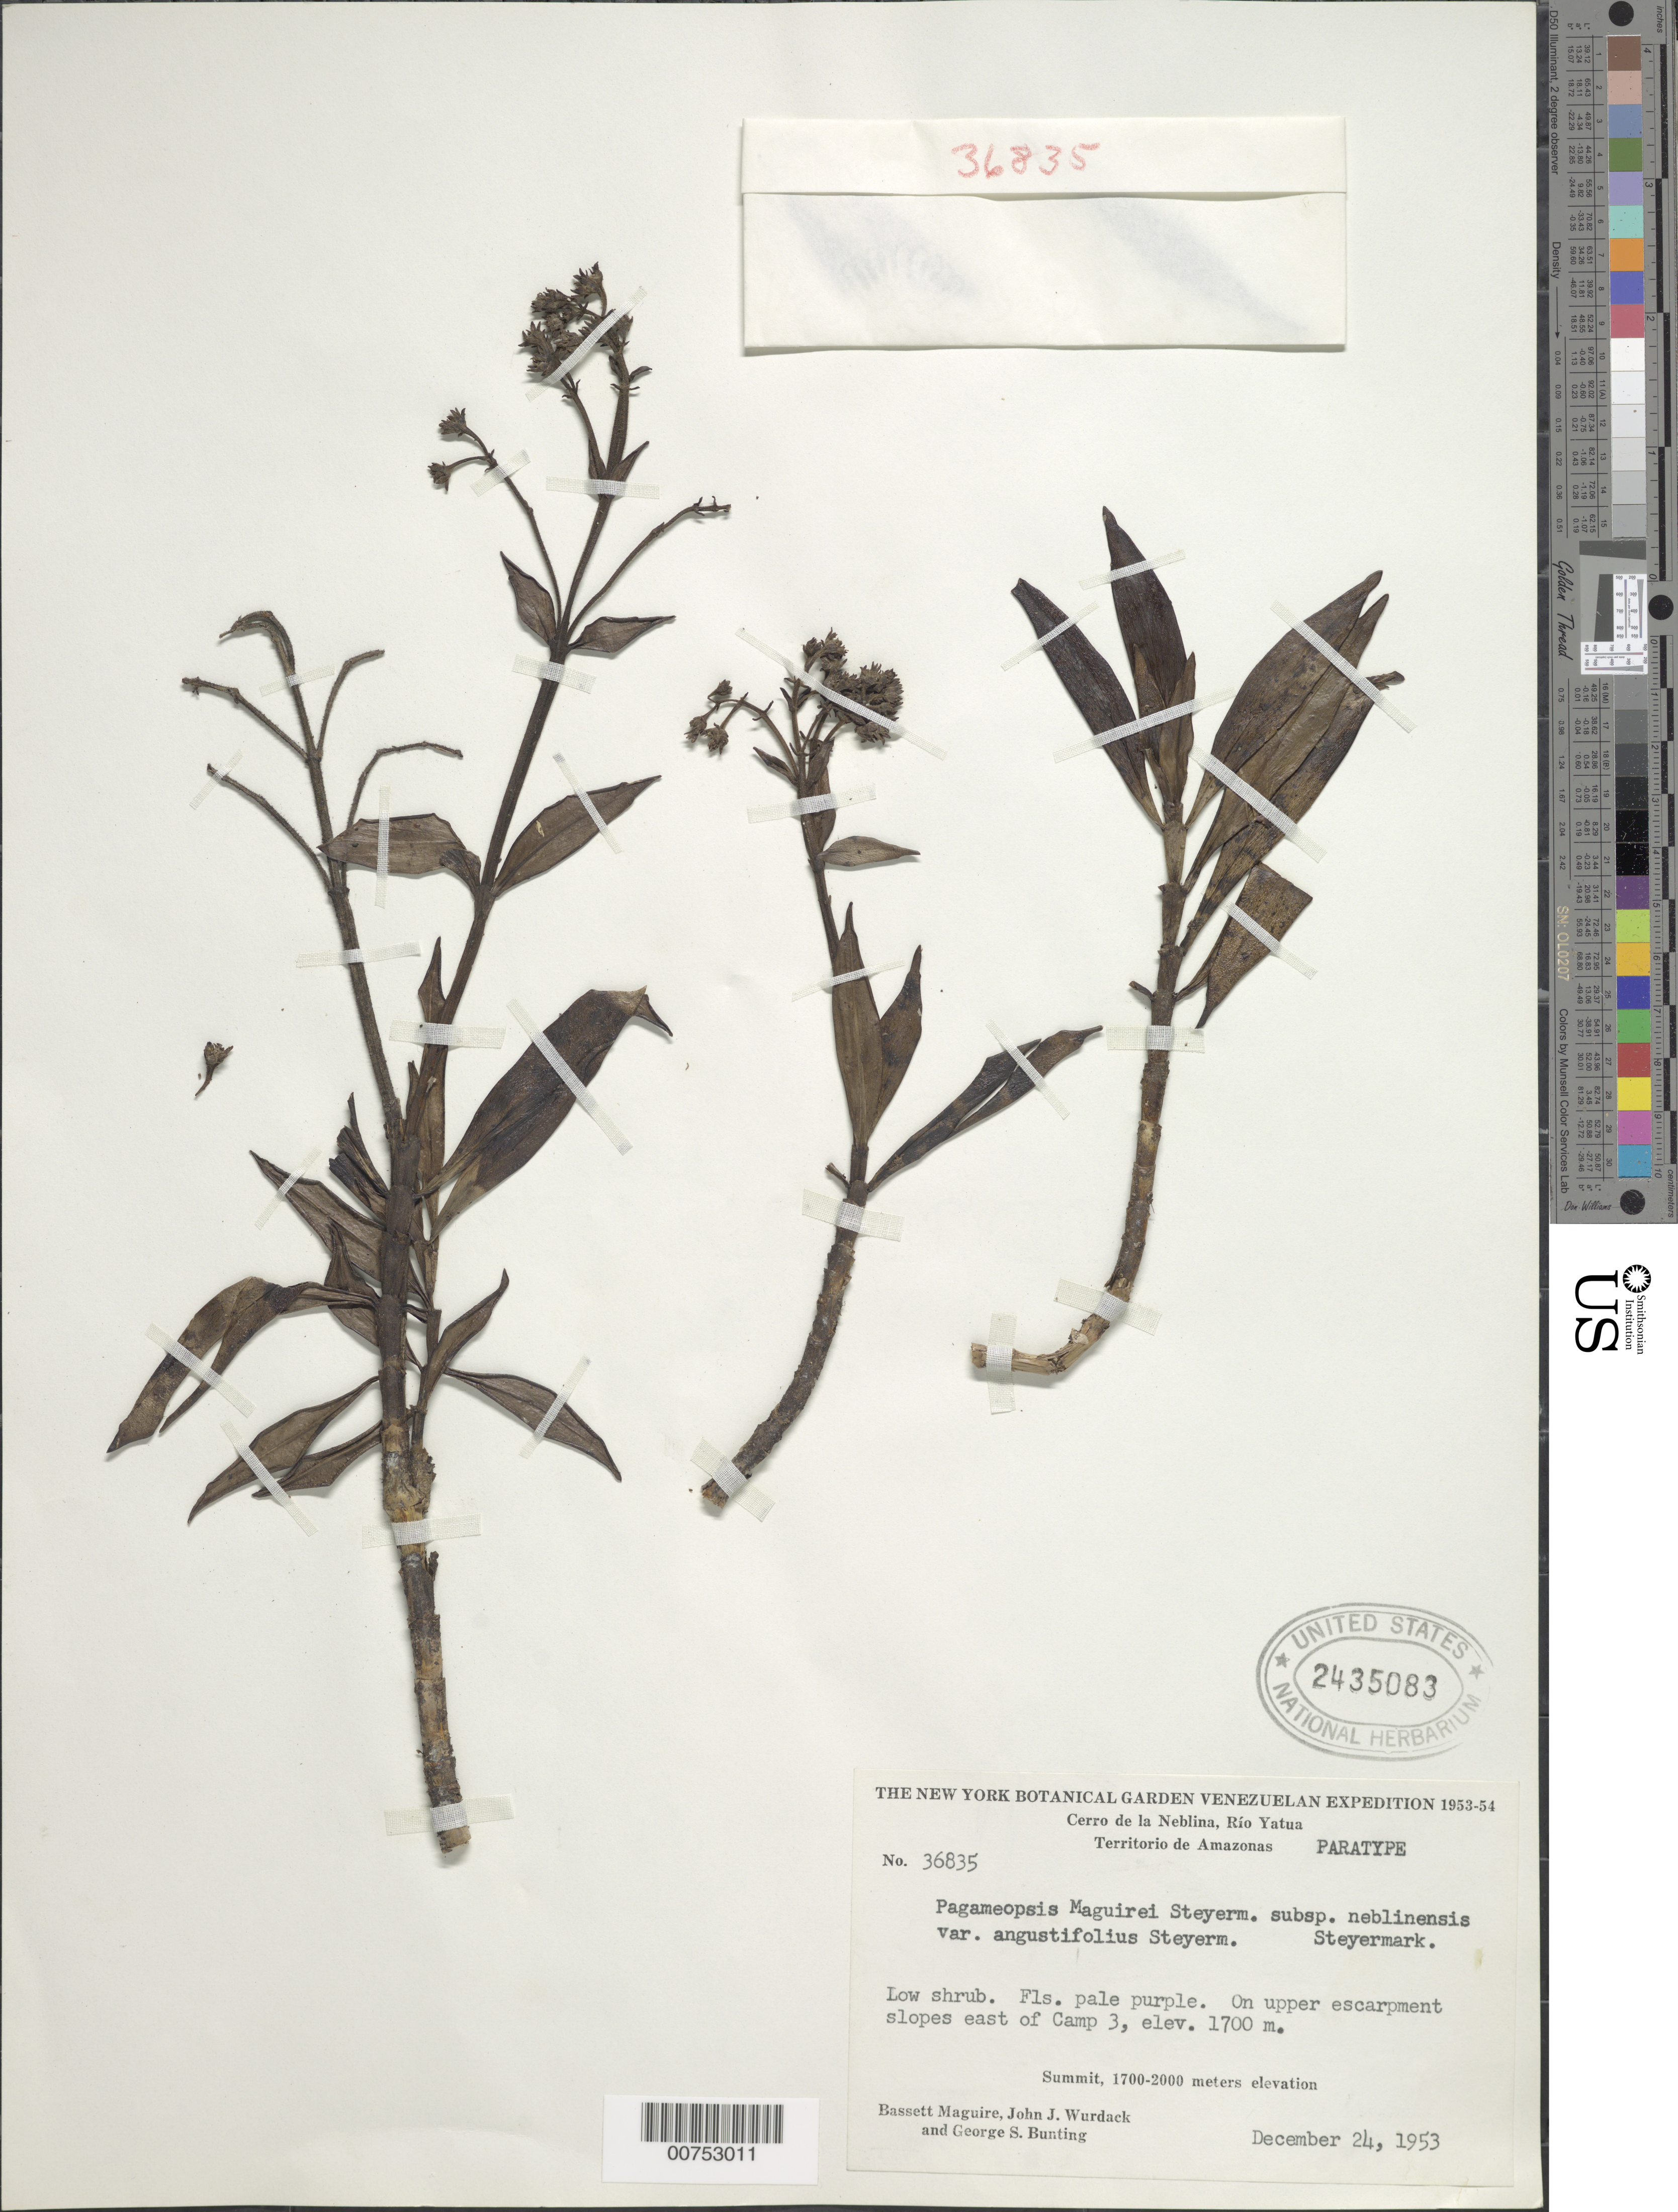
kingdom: Plantae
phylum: Tracheophyta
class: Magnoliopsida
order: Gentianales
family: Rubiaceae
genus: Pagameopsis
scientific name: Pagameopsis maguirei var. angustifolius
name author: Steyerm.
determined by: Steyermark, Julian A., (VEN)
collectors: B. Maguire, J. J. Wurdack & G. S. Bunting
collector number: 36835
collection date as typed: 24-Dec-53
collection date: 1953-12-24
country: Venezuela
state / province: Amazonas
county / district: Río Negro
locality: Cerro de la Neblina, Río Yatua, E of Camp 3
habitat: Upper escarpment slopes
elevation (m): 1700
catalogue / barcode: US 2435083